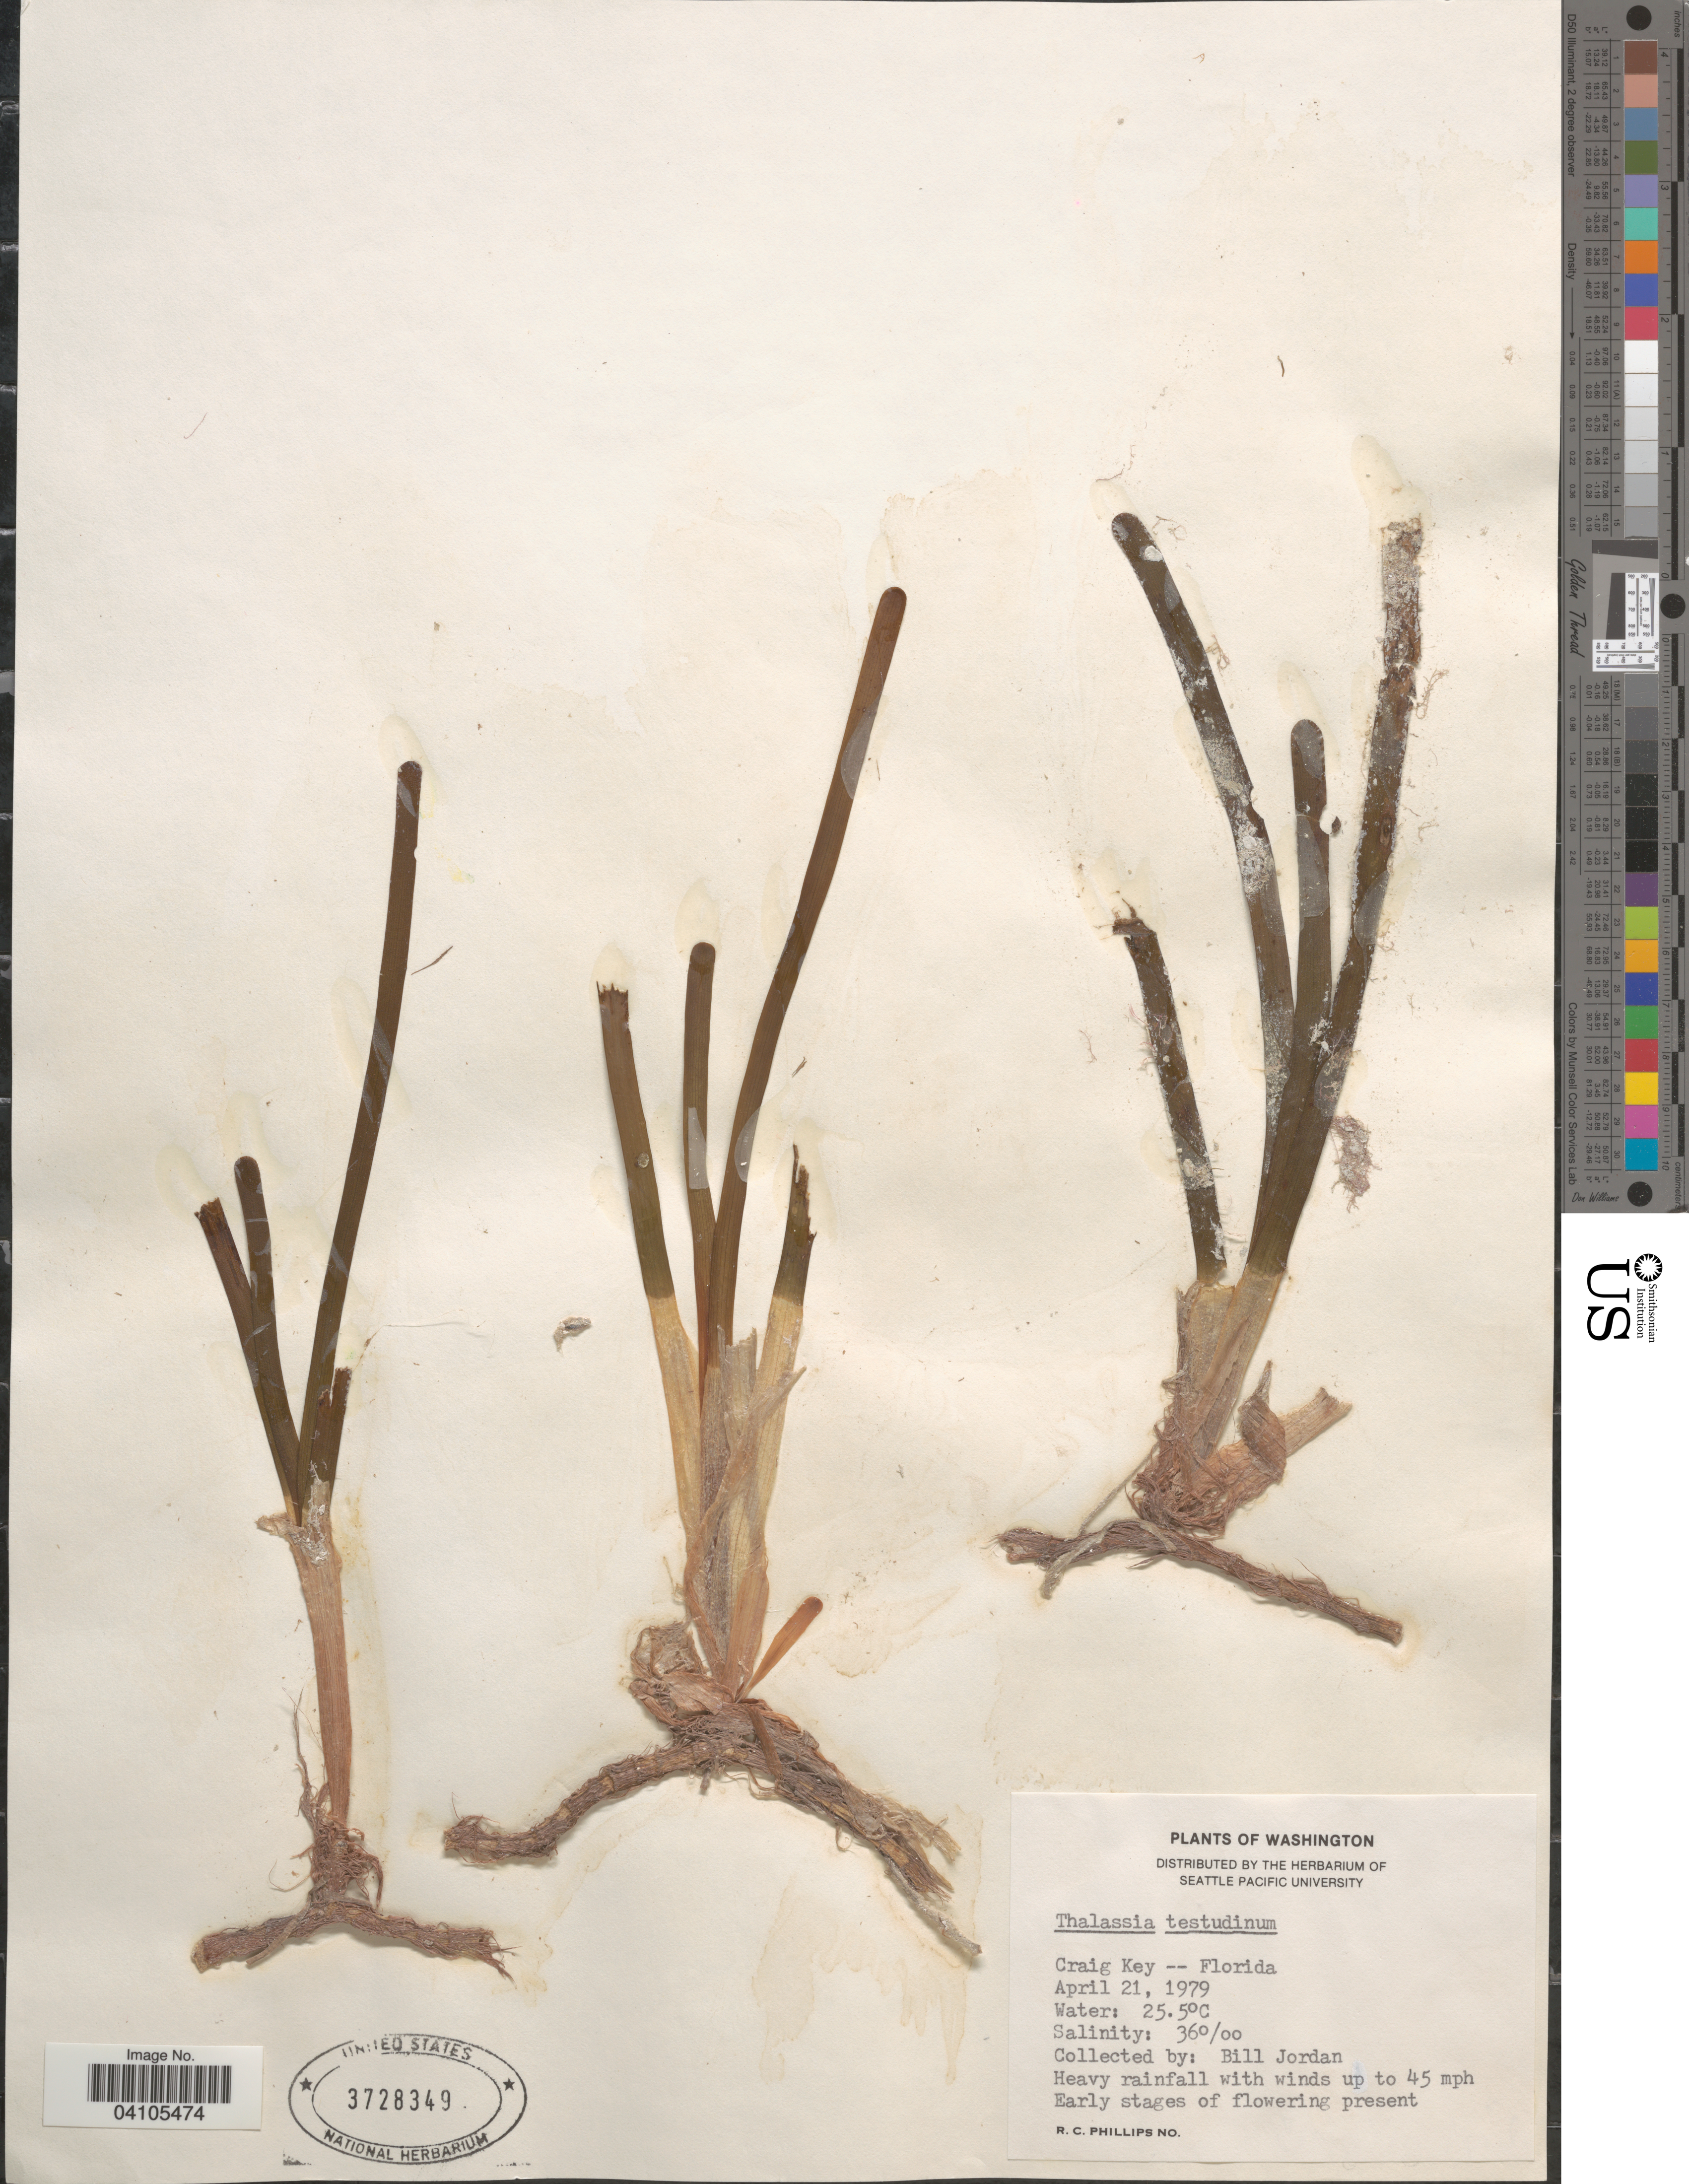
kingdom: Plantae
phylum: Tracheophyta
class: Liliopsida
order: Alismatales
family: Hydrocharitaceae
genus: Thalassia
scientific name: Thalassia testudinum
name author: Banks & Sol. ex K.D. Koenig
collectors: B. Jordan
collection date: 1979-04-21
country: United States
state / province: Florida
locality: Craig Key.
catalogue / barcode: US 3728349